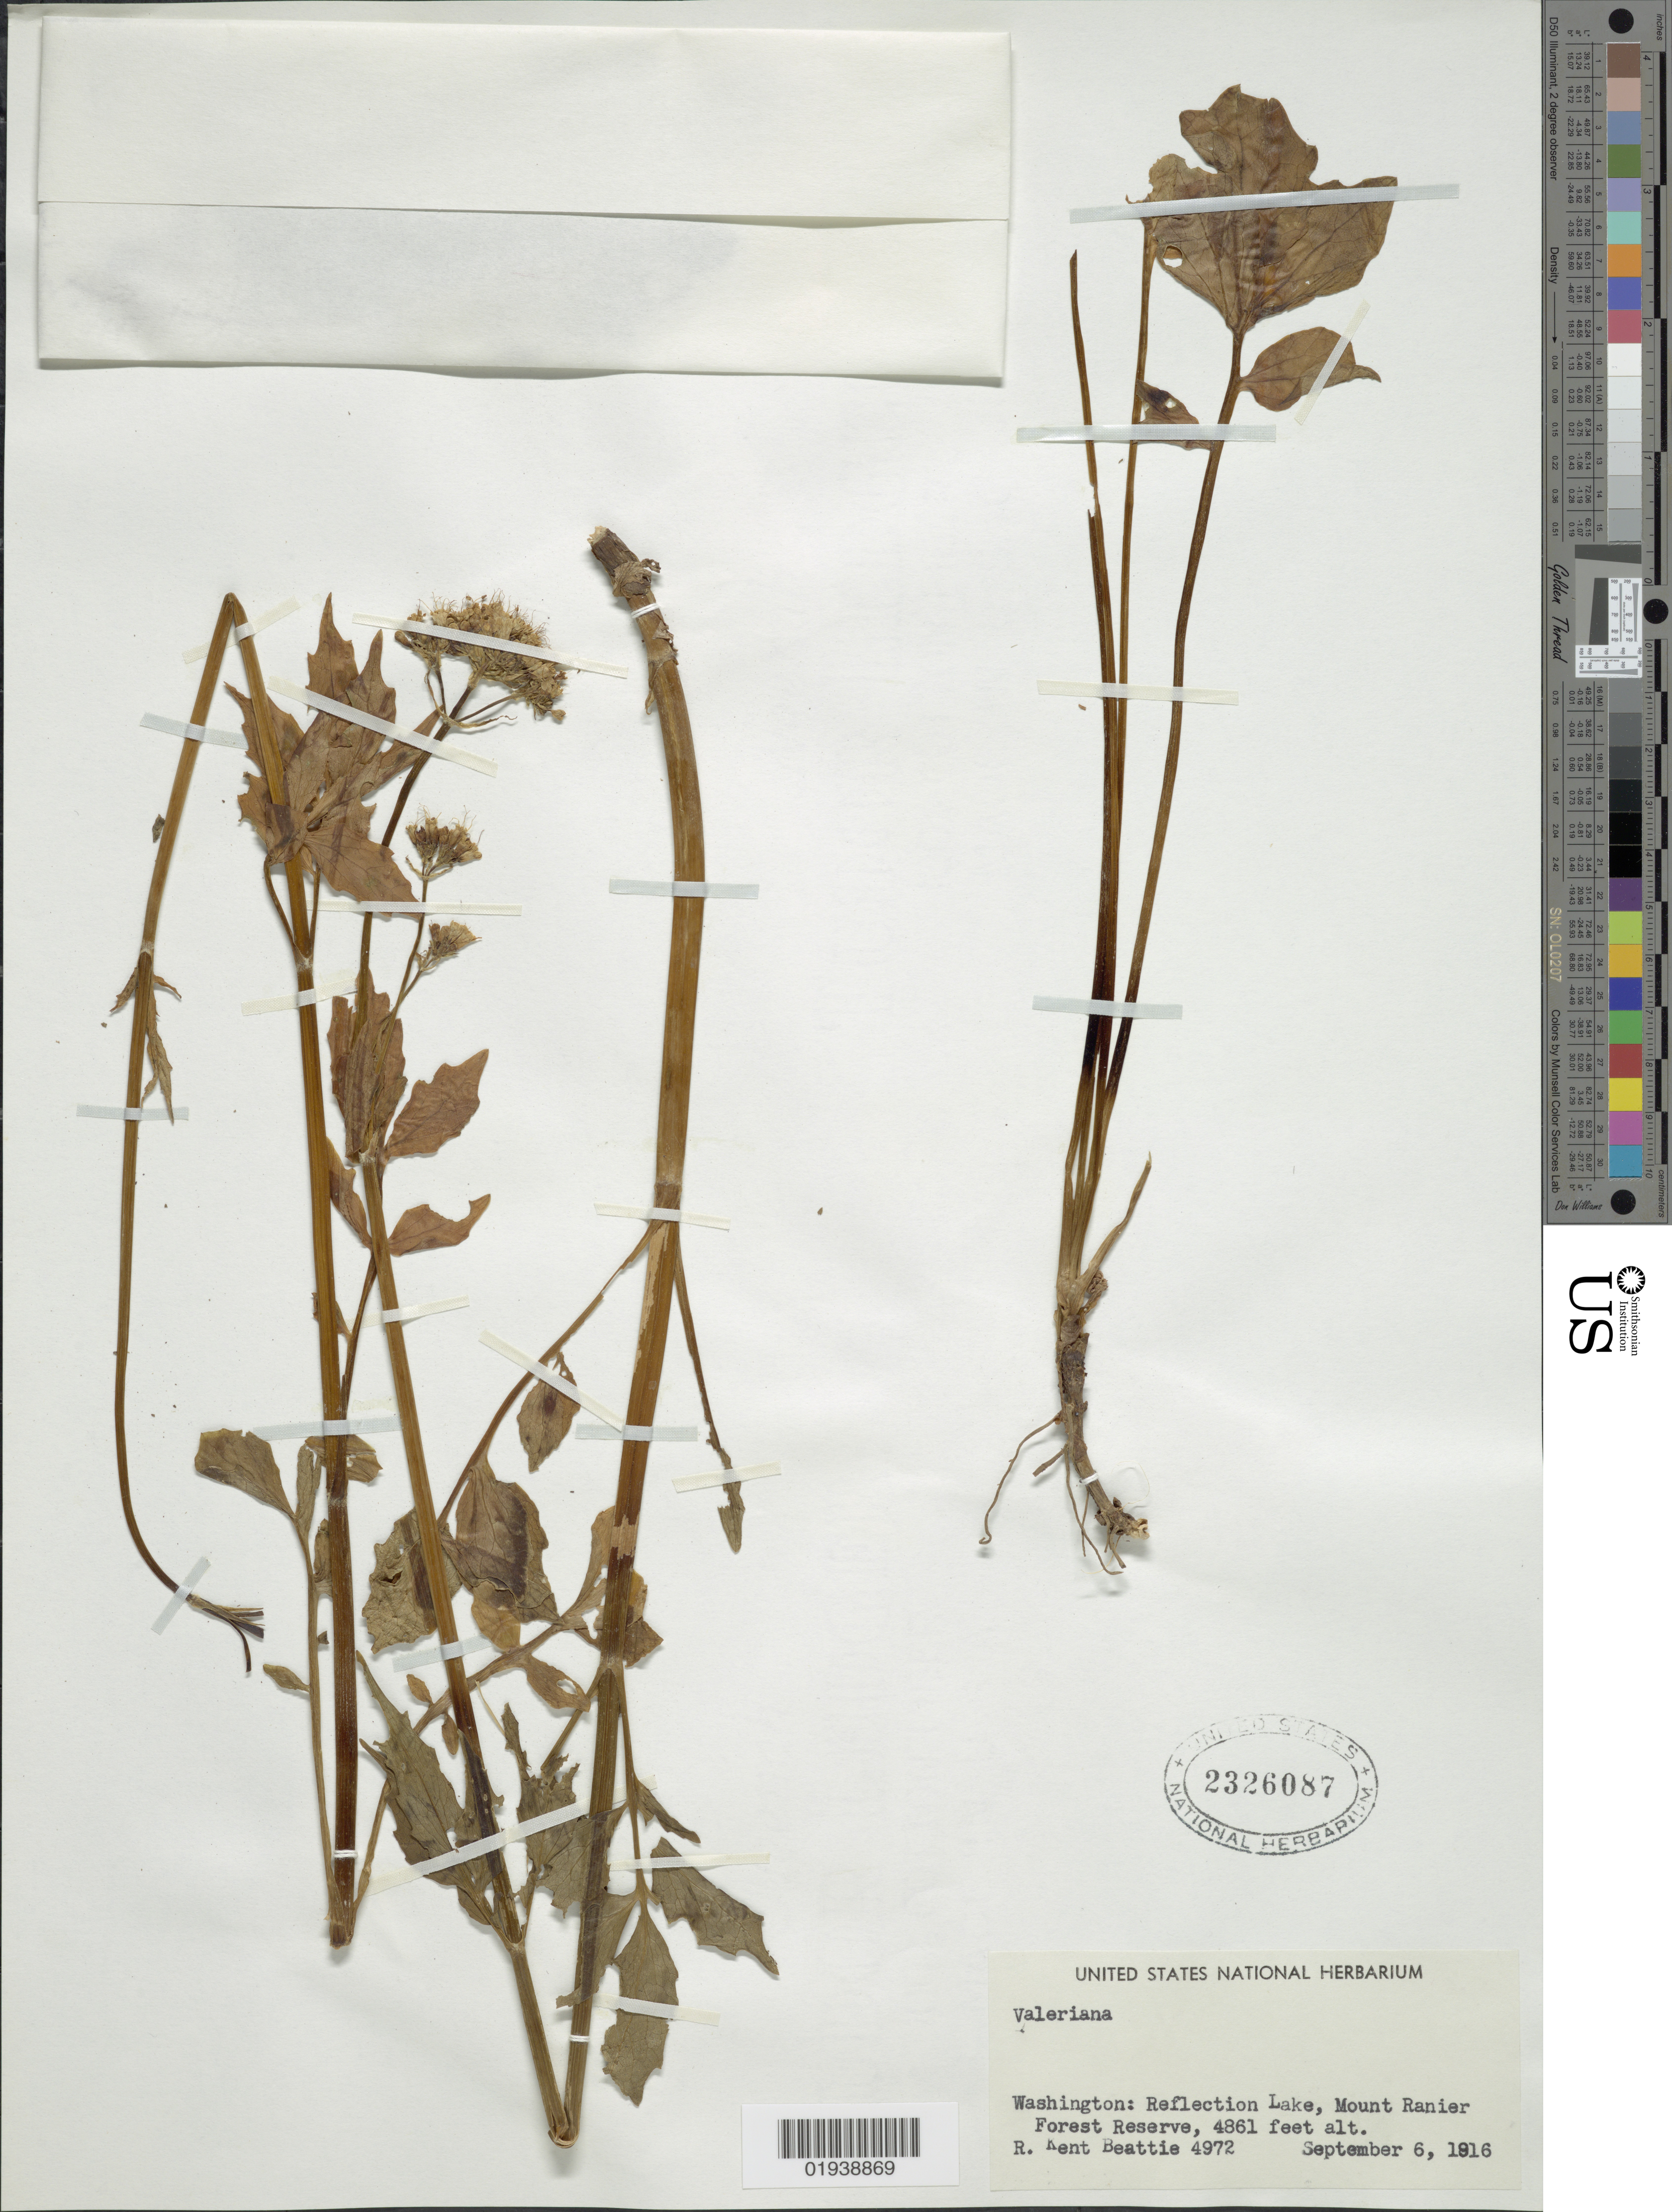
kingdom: Plantae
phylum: Tracheophyta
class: Magnoliopsida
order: Dipsacales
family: Caprifoliaceae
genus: Valeriana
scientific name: Valeriana sp.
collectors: R. K. Beattie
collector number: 4972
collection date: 1916-09-06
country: United States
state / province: Washington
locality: Reflection Lake, Mount Ranier, Forest Reserve.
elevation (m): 1482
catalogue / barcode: US 2326087